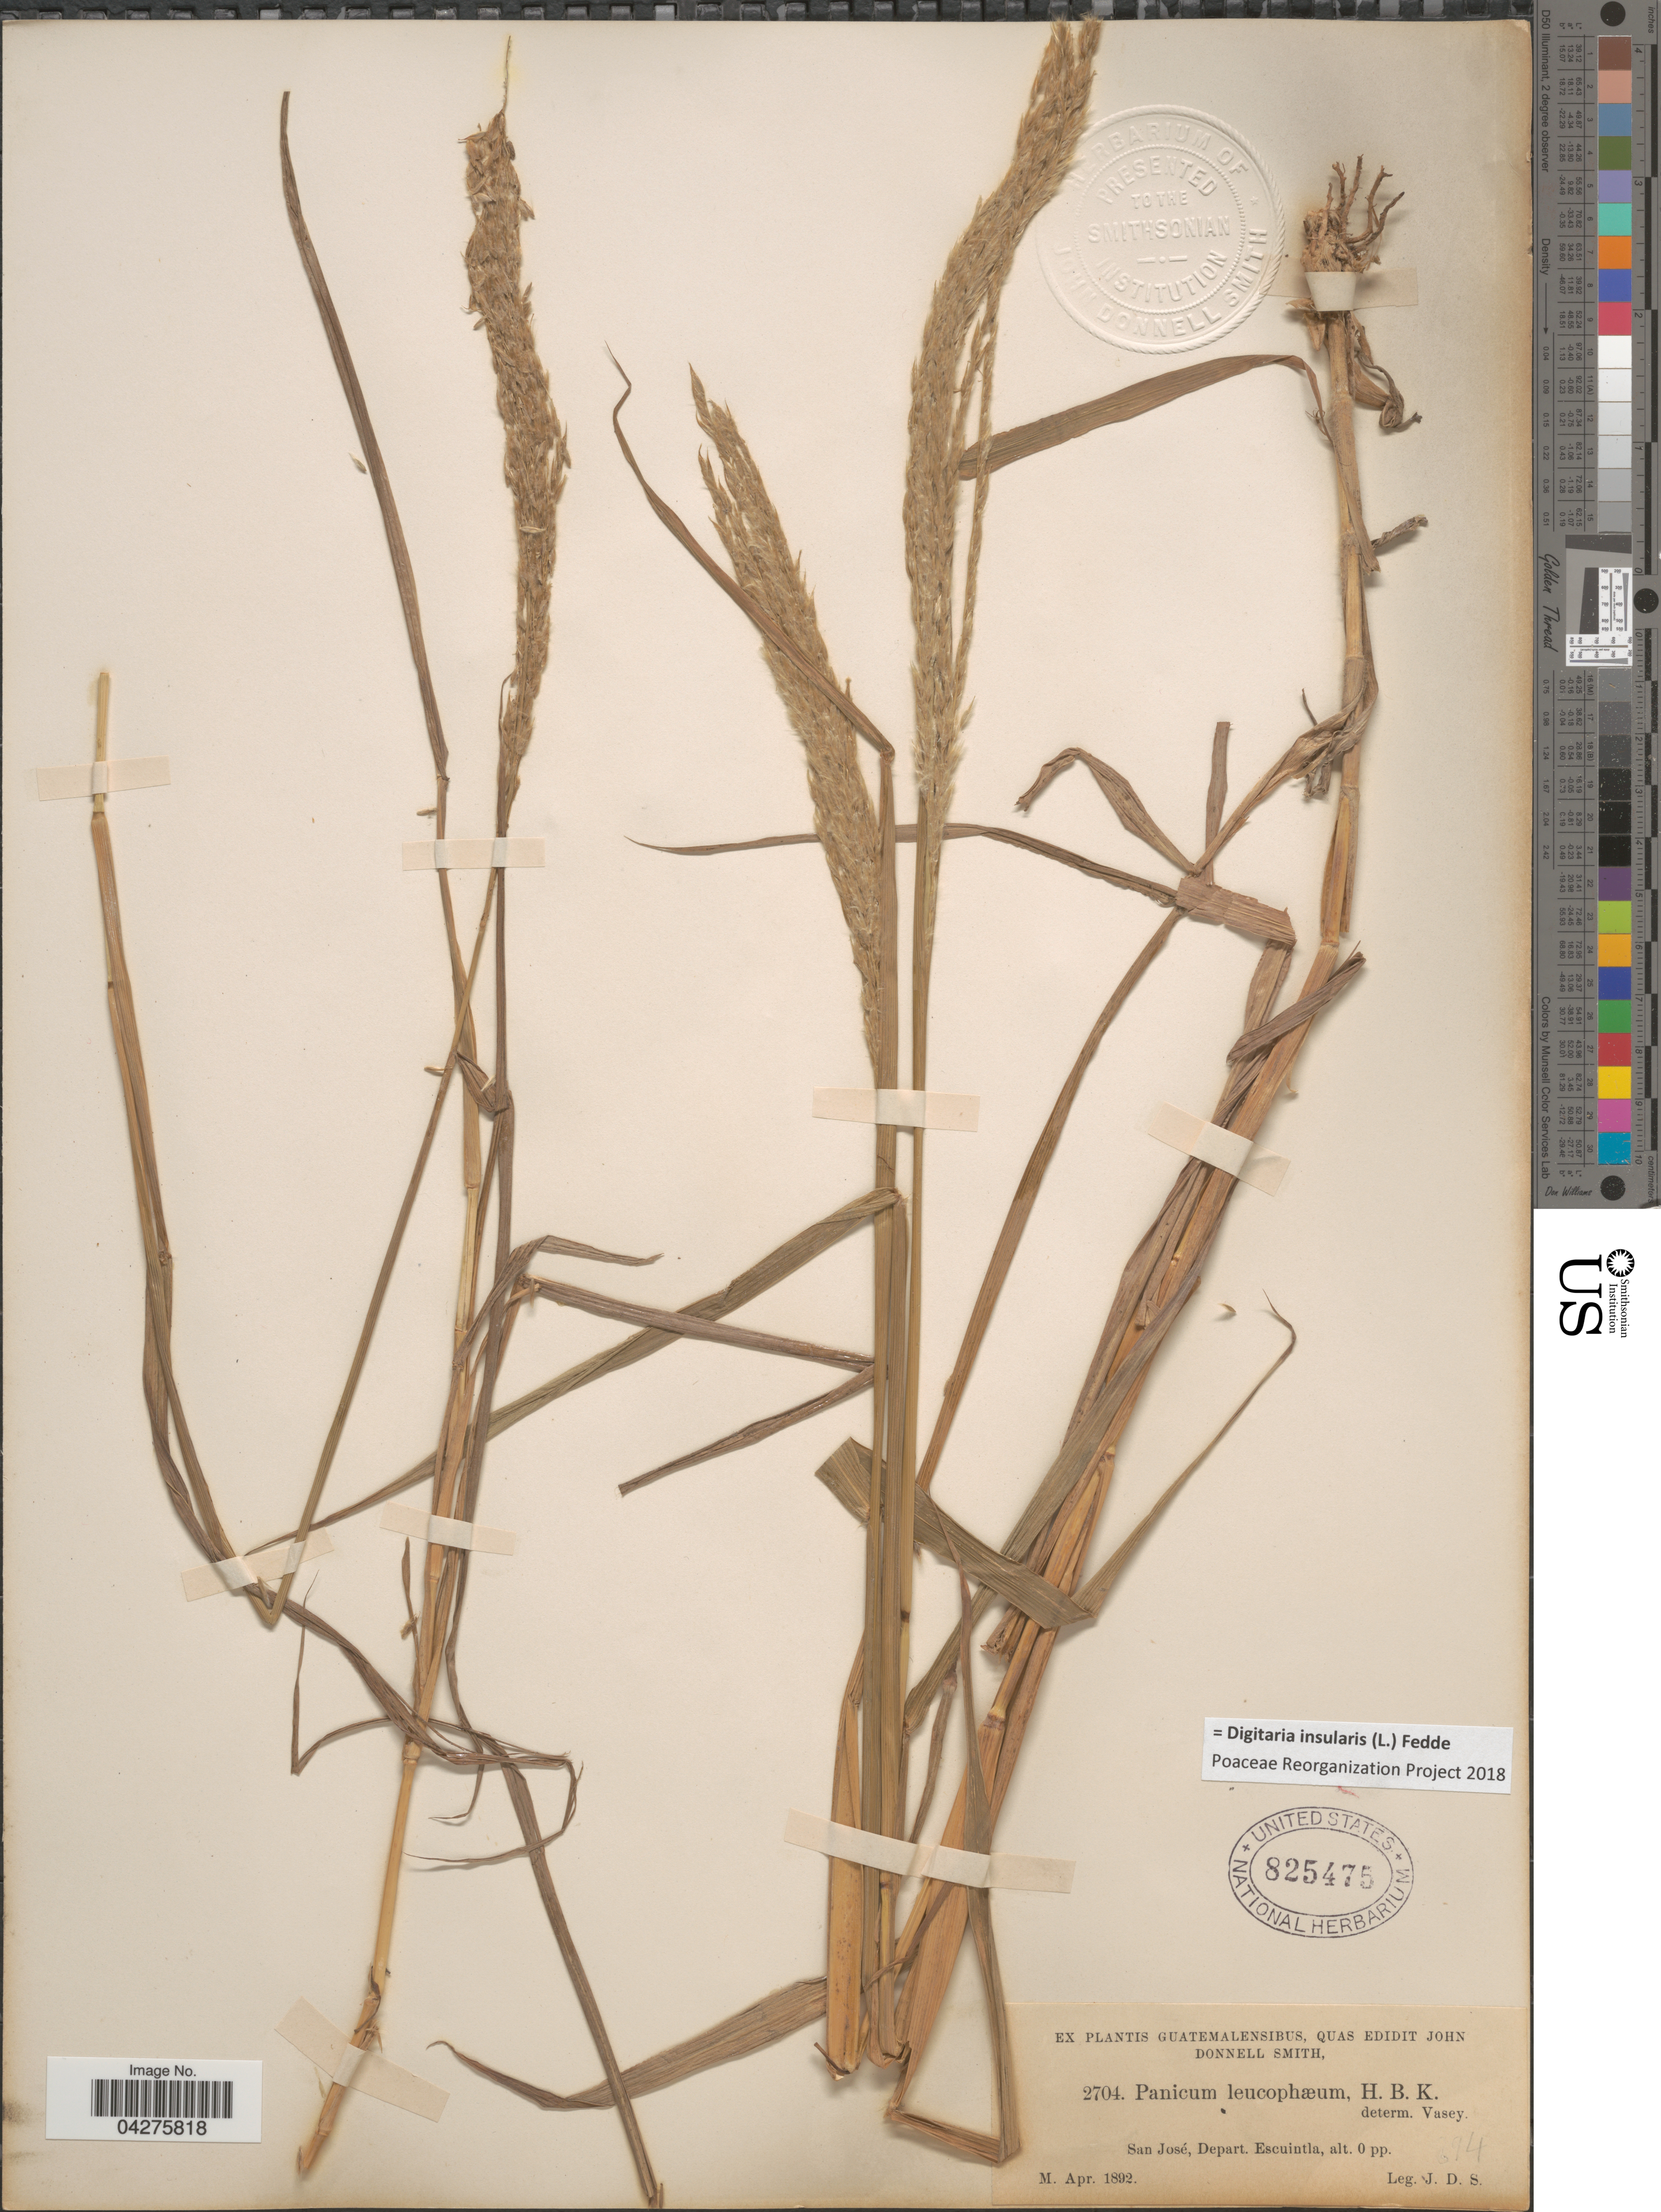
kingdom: Plantae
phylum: Tracheophyta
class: Liliopsida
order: Poales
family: Poaceae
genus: Digitaria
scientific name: Digitaria insularis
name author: (L.) Fedde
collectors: J. Donnell Smith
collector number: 2704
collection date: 1892-04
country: Guatemala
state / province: Escuintla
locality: San José, Depart. Escuintla.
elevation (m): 0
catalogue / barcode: US 825475